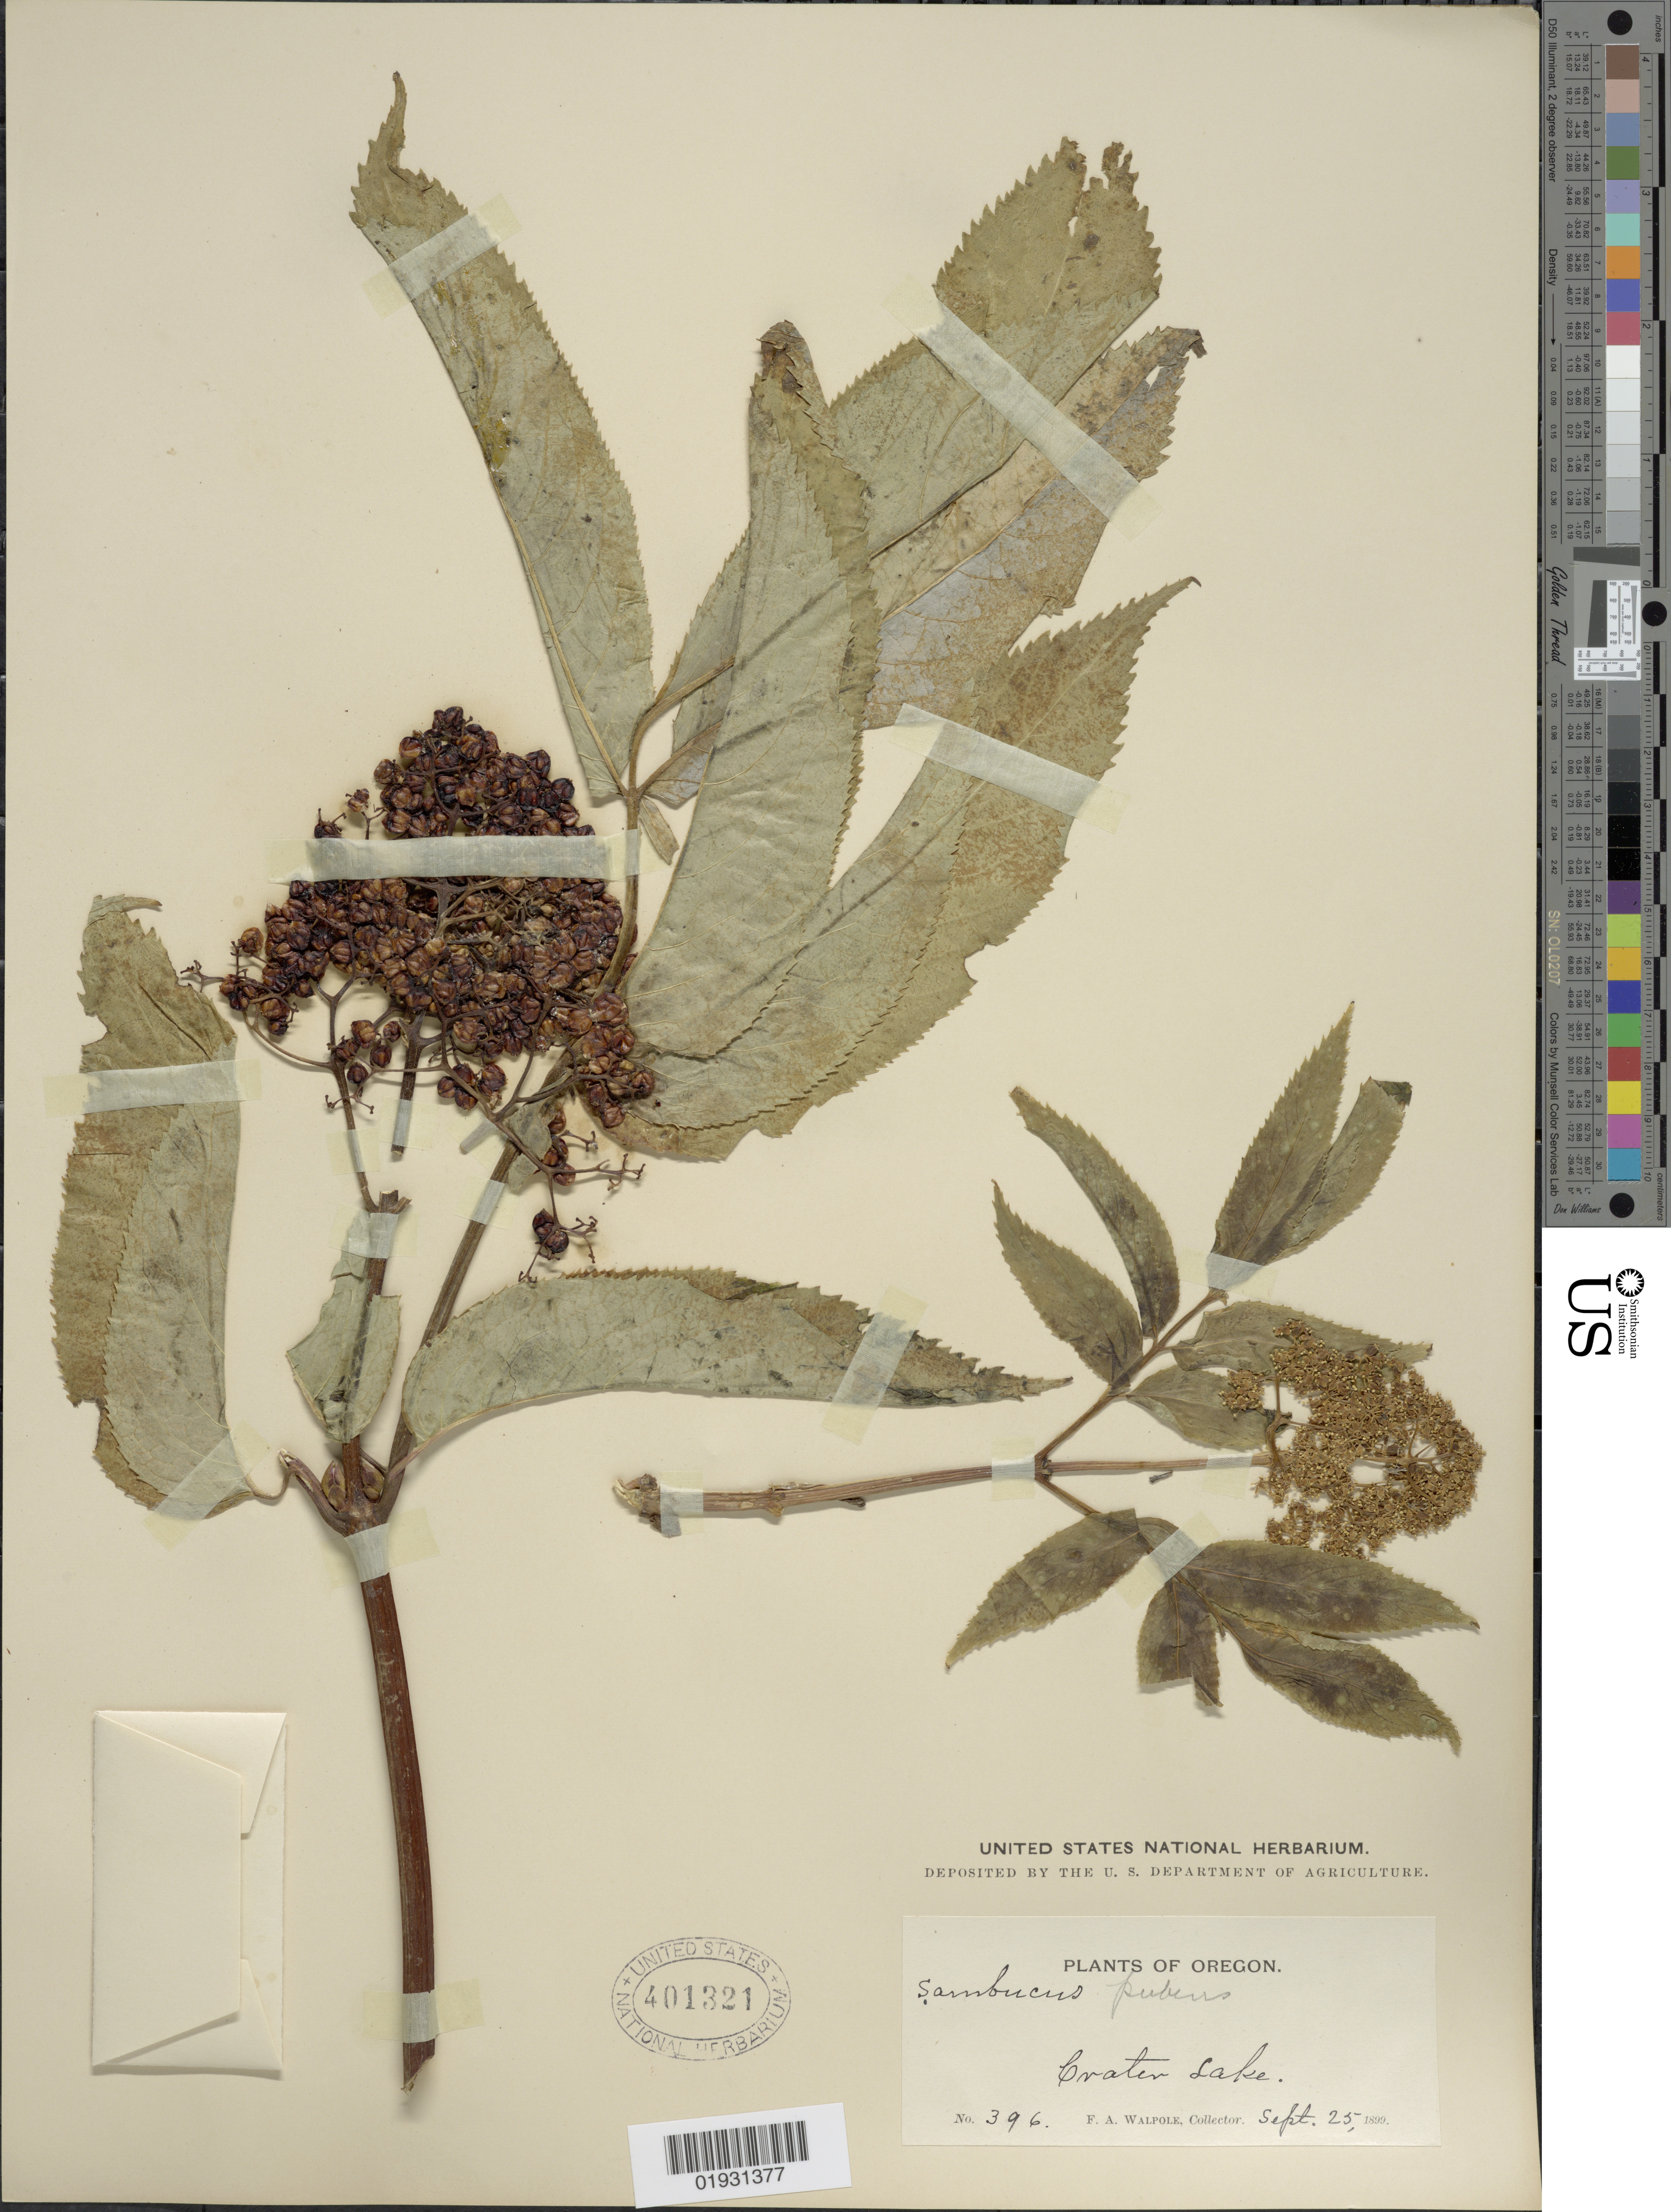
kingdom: Plantae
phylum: Tracheophyta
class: Magnoliopsida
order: Dipsacales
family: Viburnaceae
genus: Sambucus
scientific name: Sambucus racemosa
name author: L.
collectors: F. Walpole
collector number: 396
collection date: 1899-09-25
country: United States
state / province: Oregon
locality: Crater Lake.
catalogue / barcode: US 401321